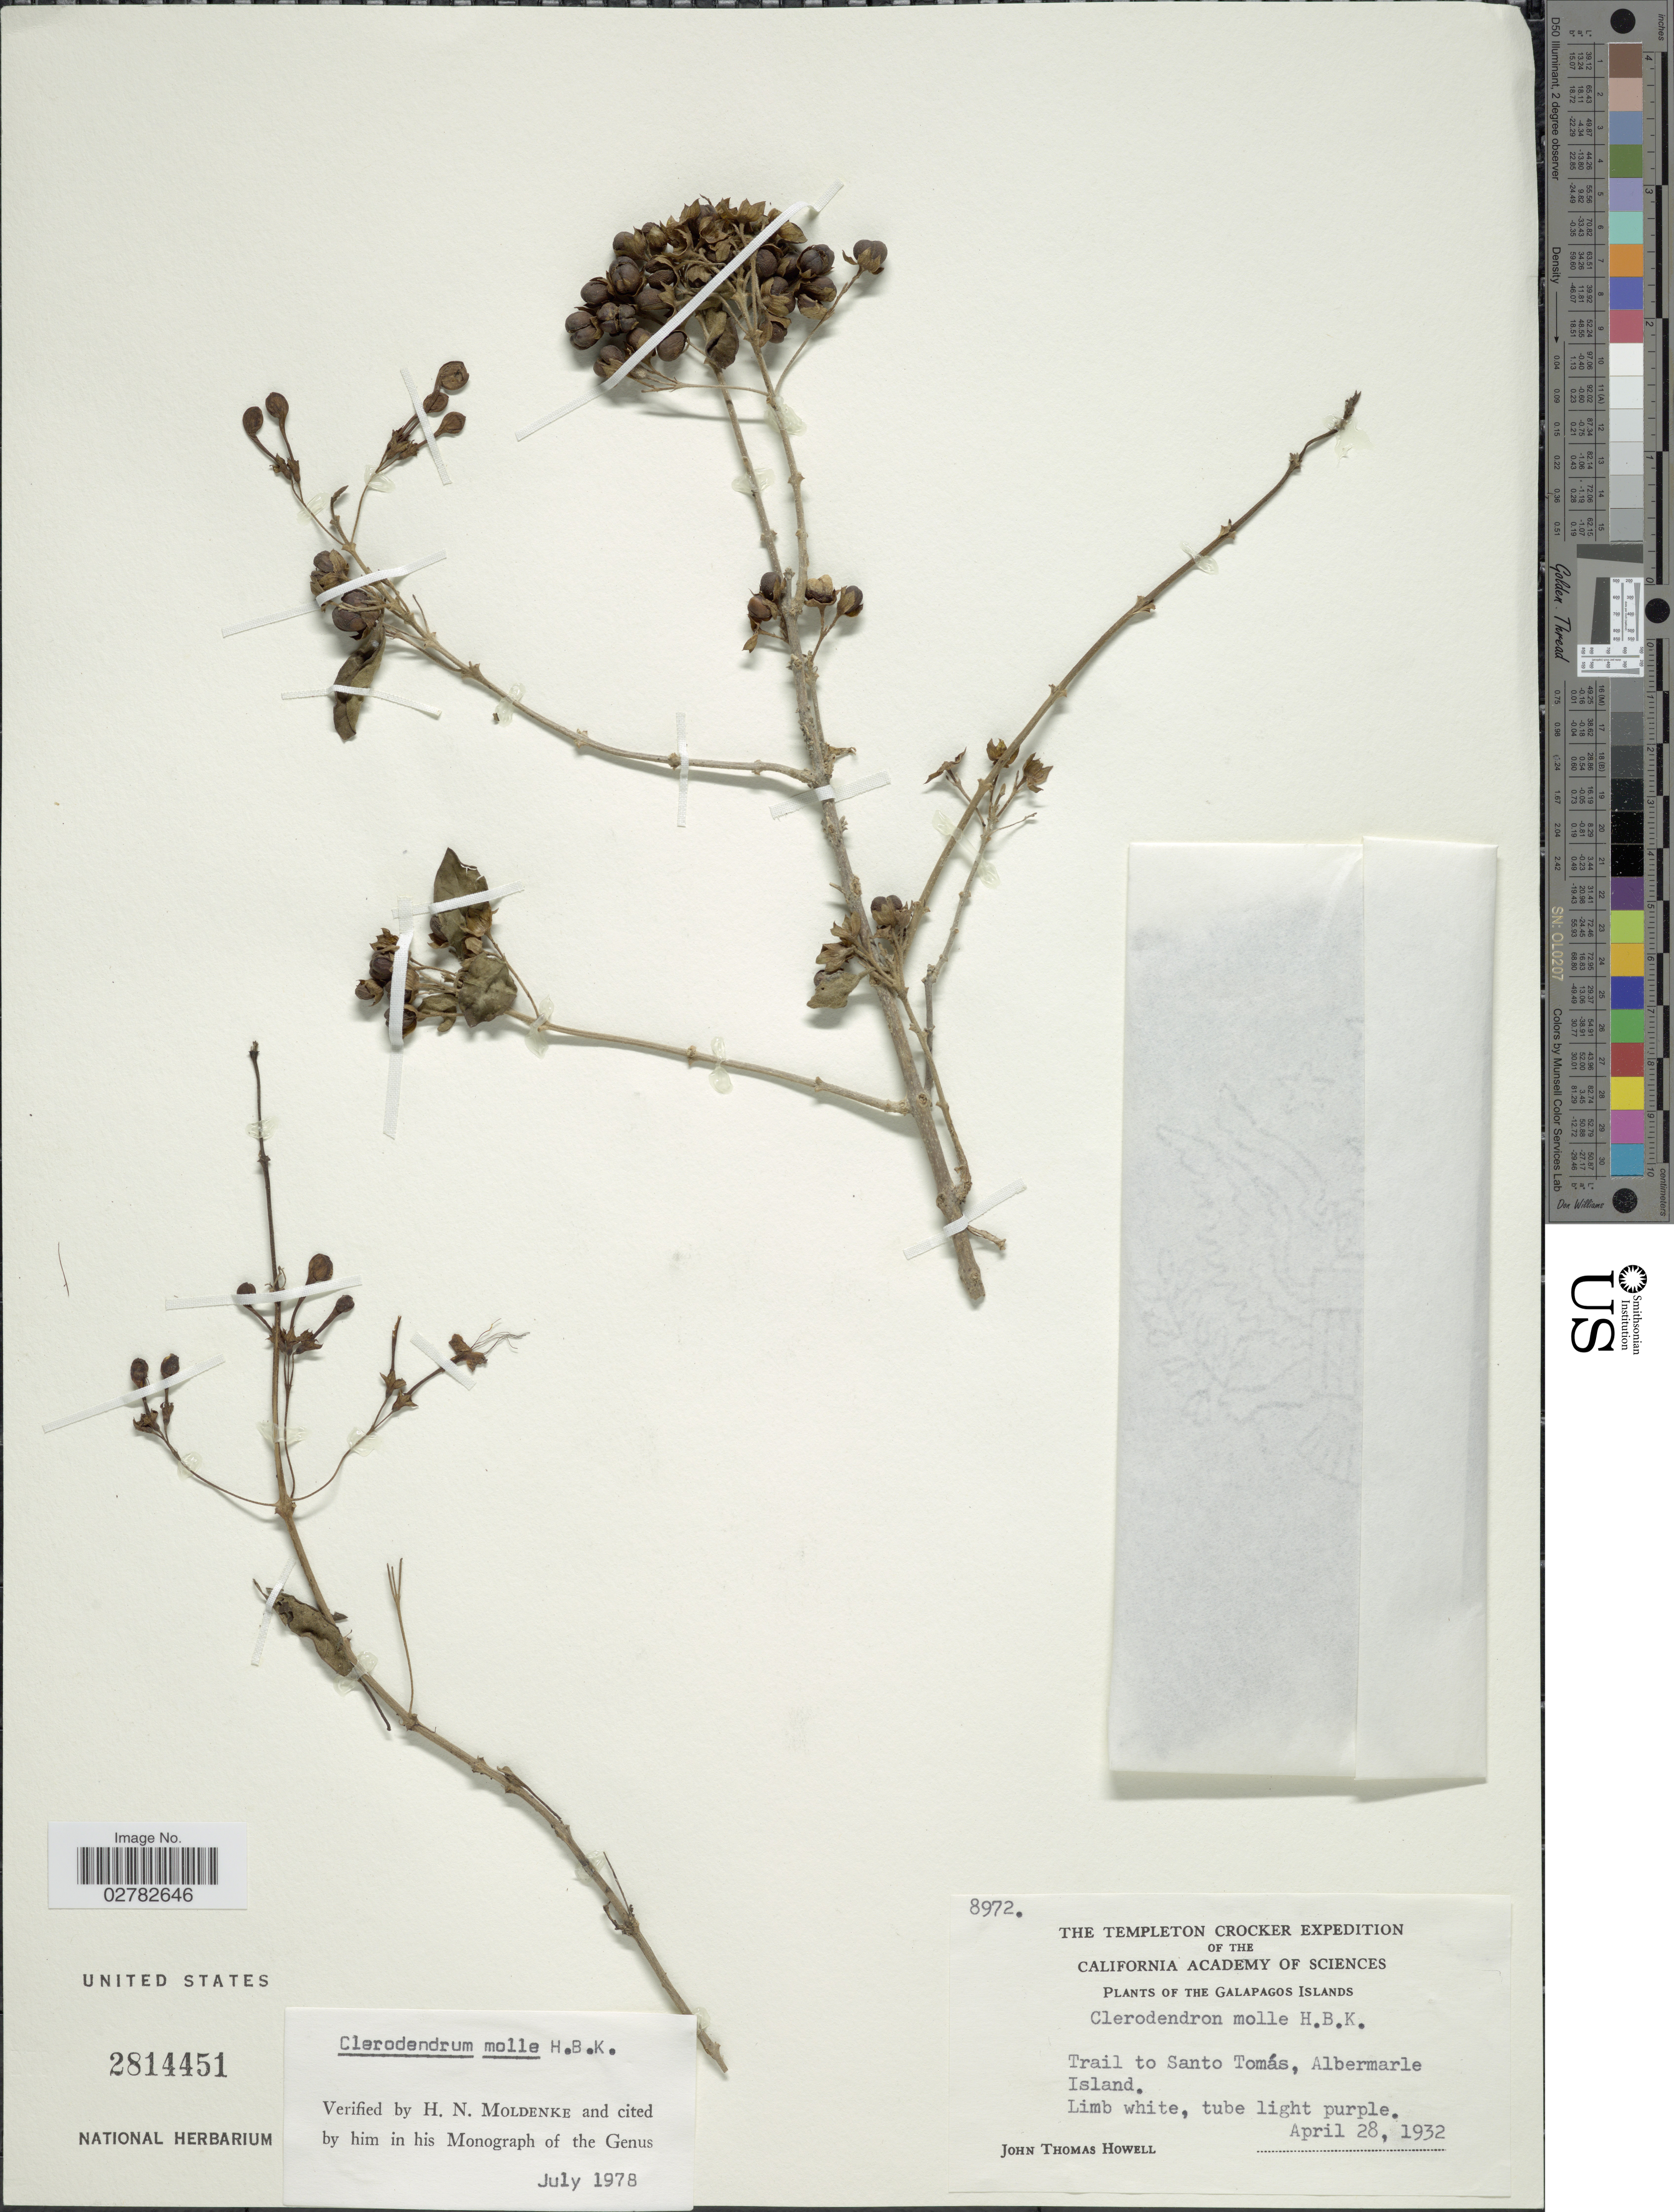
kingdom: Plantae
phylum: Tracheophyta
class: Magnoliopsida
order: Lamiales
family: Lamiaceae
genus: Clerodendrum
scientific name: Clerodendrum molle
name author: Kunth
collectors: J. T. Howell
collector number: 8972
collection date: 1932-04-28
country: Ecuador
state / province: Colón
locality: Galapagos Islands. Trail to Santo Tomás, Albermarle Island.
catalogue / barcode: US 2814451